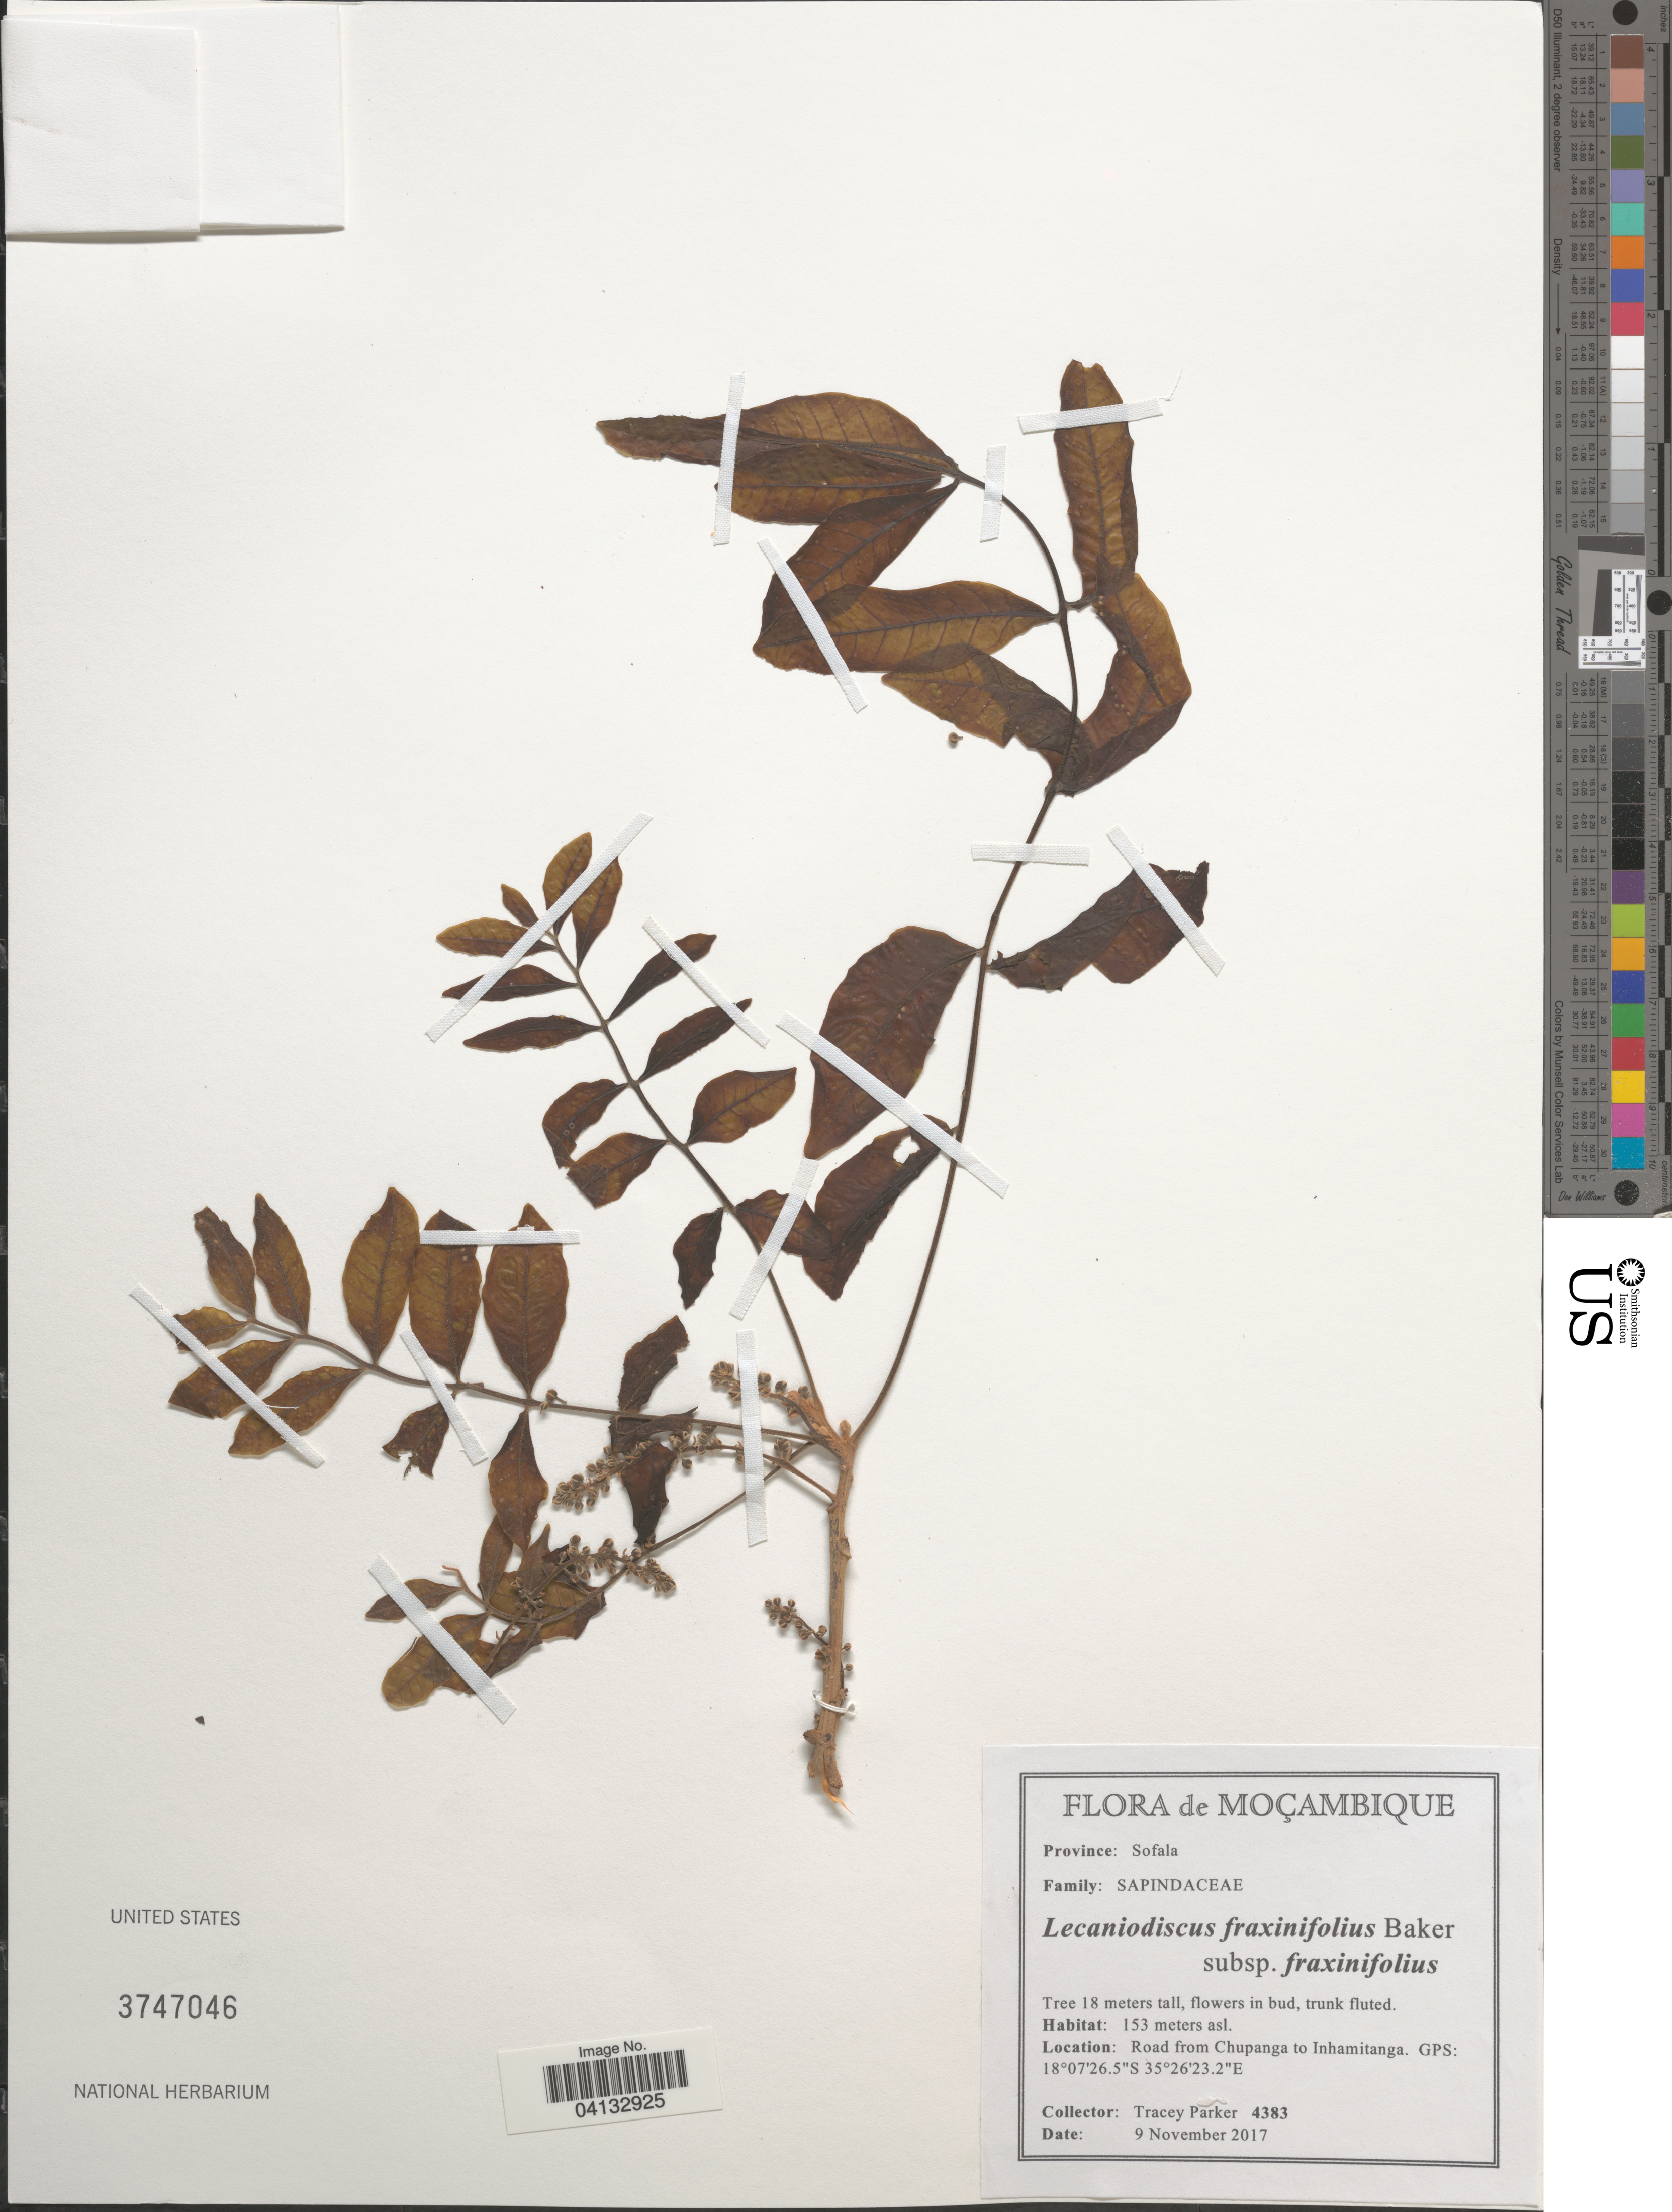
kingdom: Plantae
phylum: Tracheophyta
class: Magnoliopsida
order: Sapindales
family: Sapindaceae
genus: Lecaniodiscus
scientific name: Lecaniodiscus fraxinifolius subsp. fraxinifolius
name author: Baker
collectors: T. Parker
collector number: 4383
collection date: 2017-11-09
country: Mozambique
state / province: Sofala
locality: Road from Chupanga to Inhamitanga.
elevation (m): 153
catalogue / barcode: US 3747046